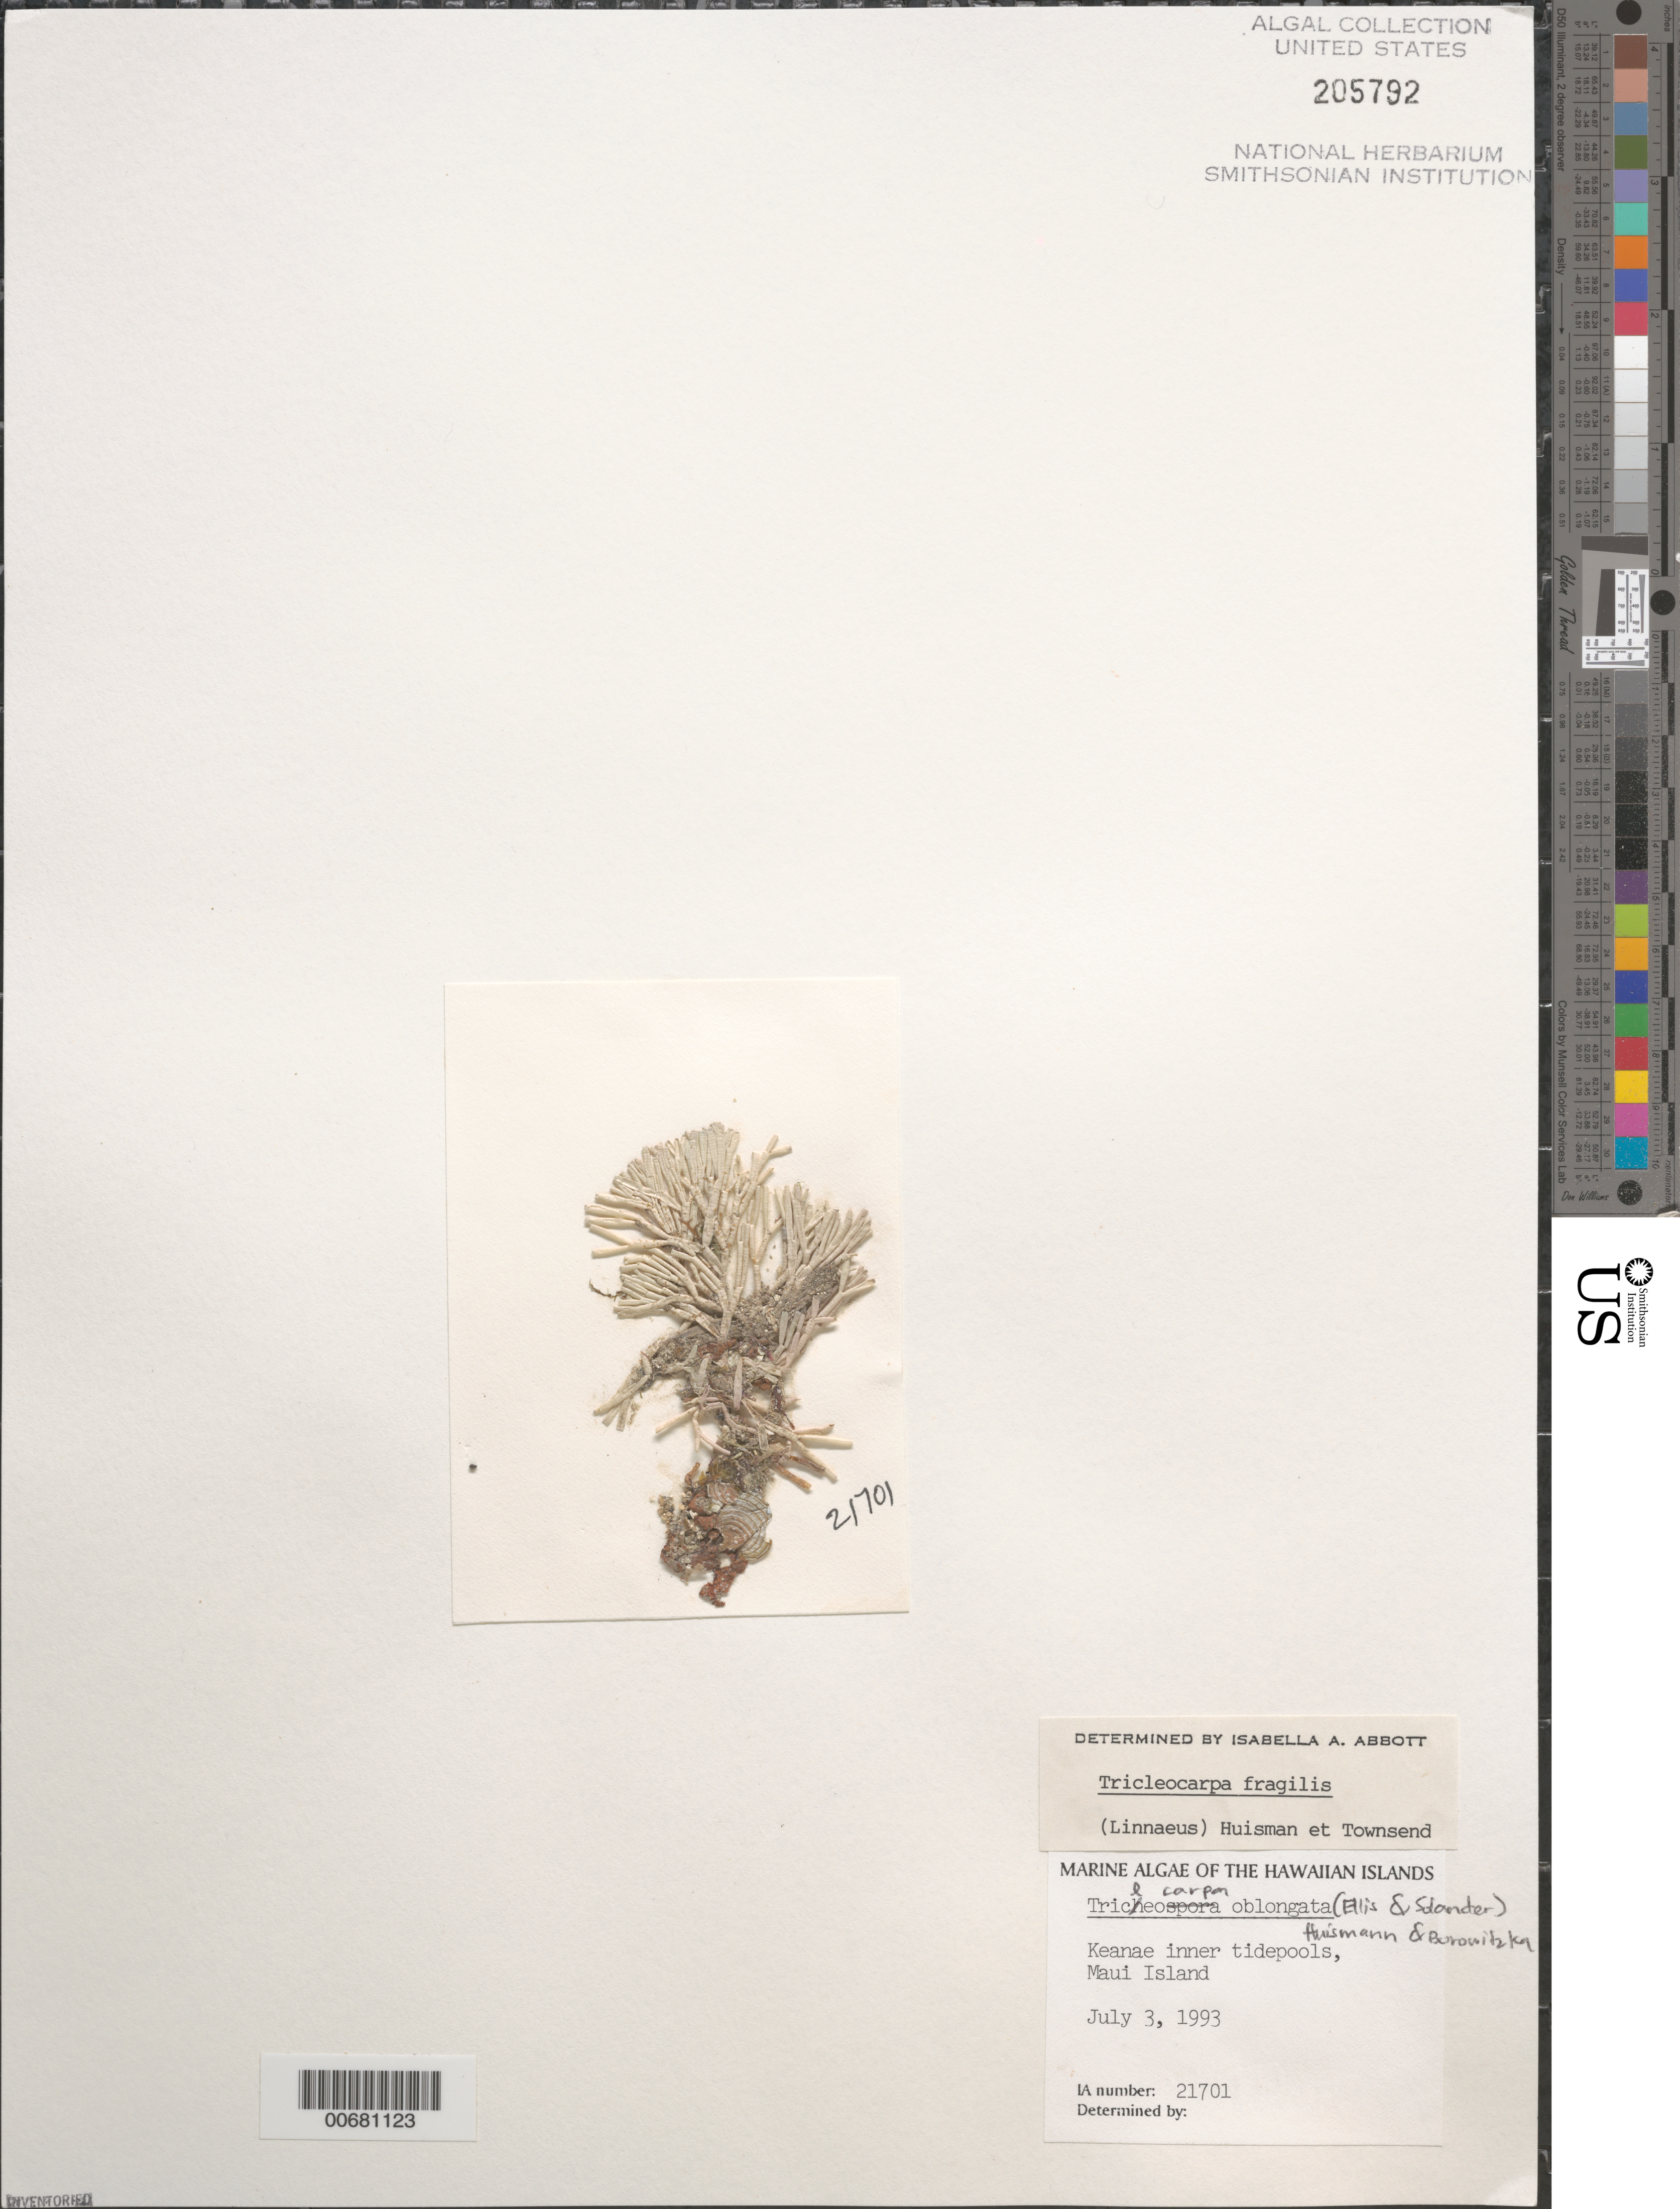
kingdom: Plantae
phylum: Rhodophyta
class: Florideophyceae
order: Nemaliales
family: Galaxauraceae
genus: Tricleocarpa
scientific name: Tricleocarpa fragilis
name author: (L.) Huisman & R.A. Towns.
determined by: Abbott, Isabella A.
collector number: IAA 21701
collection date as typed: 03 Jul 1993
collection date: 1993-07-03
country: United States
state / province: Hawaii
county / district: Maui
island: Maui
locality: Keanae inner tidepools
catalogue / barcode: US 205792